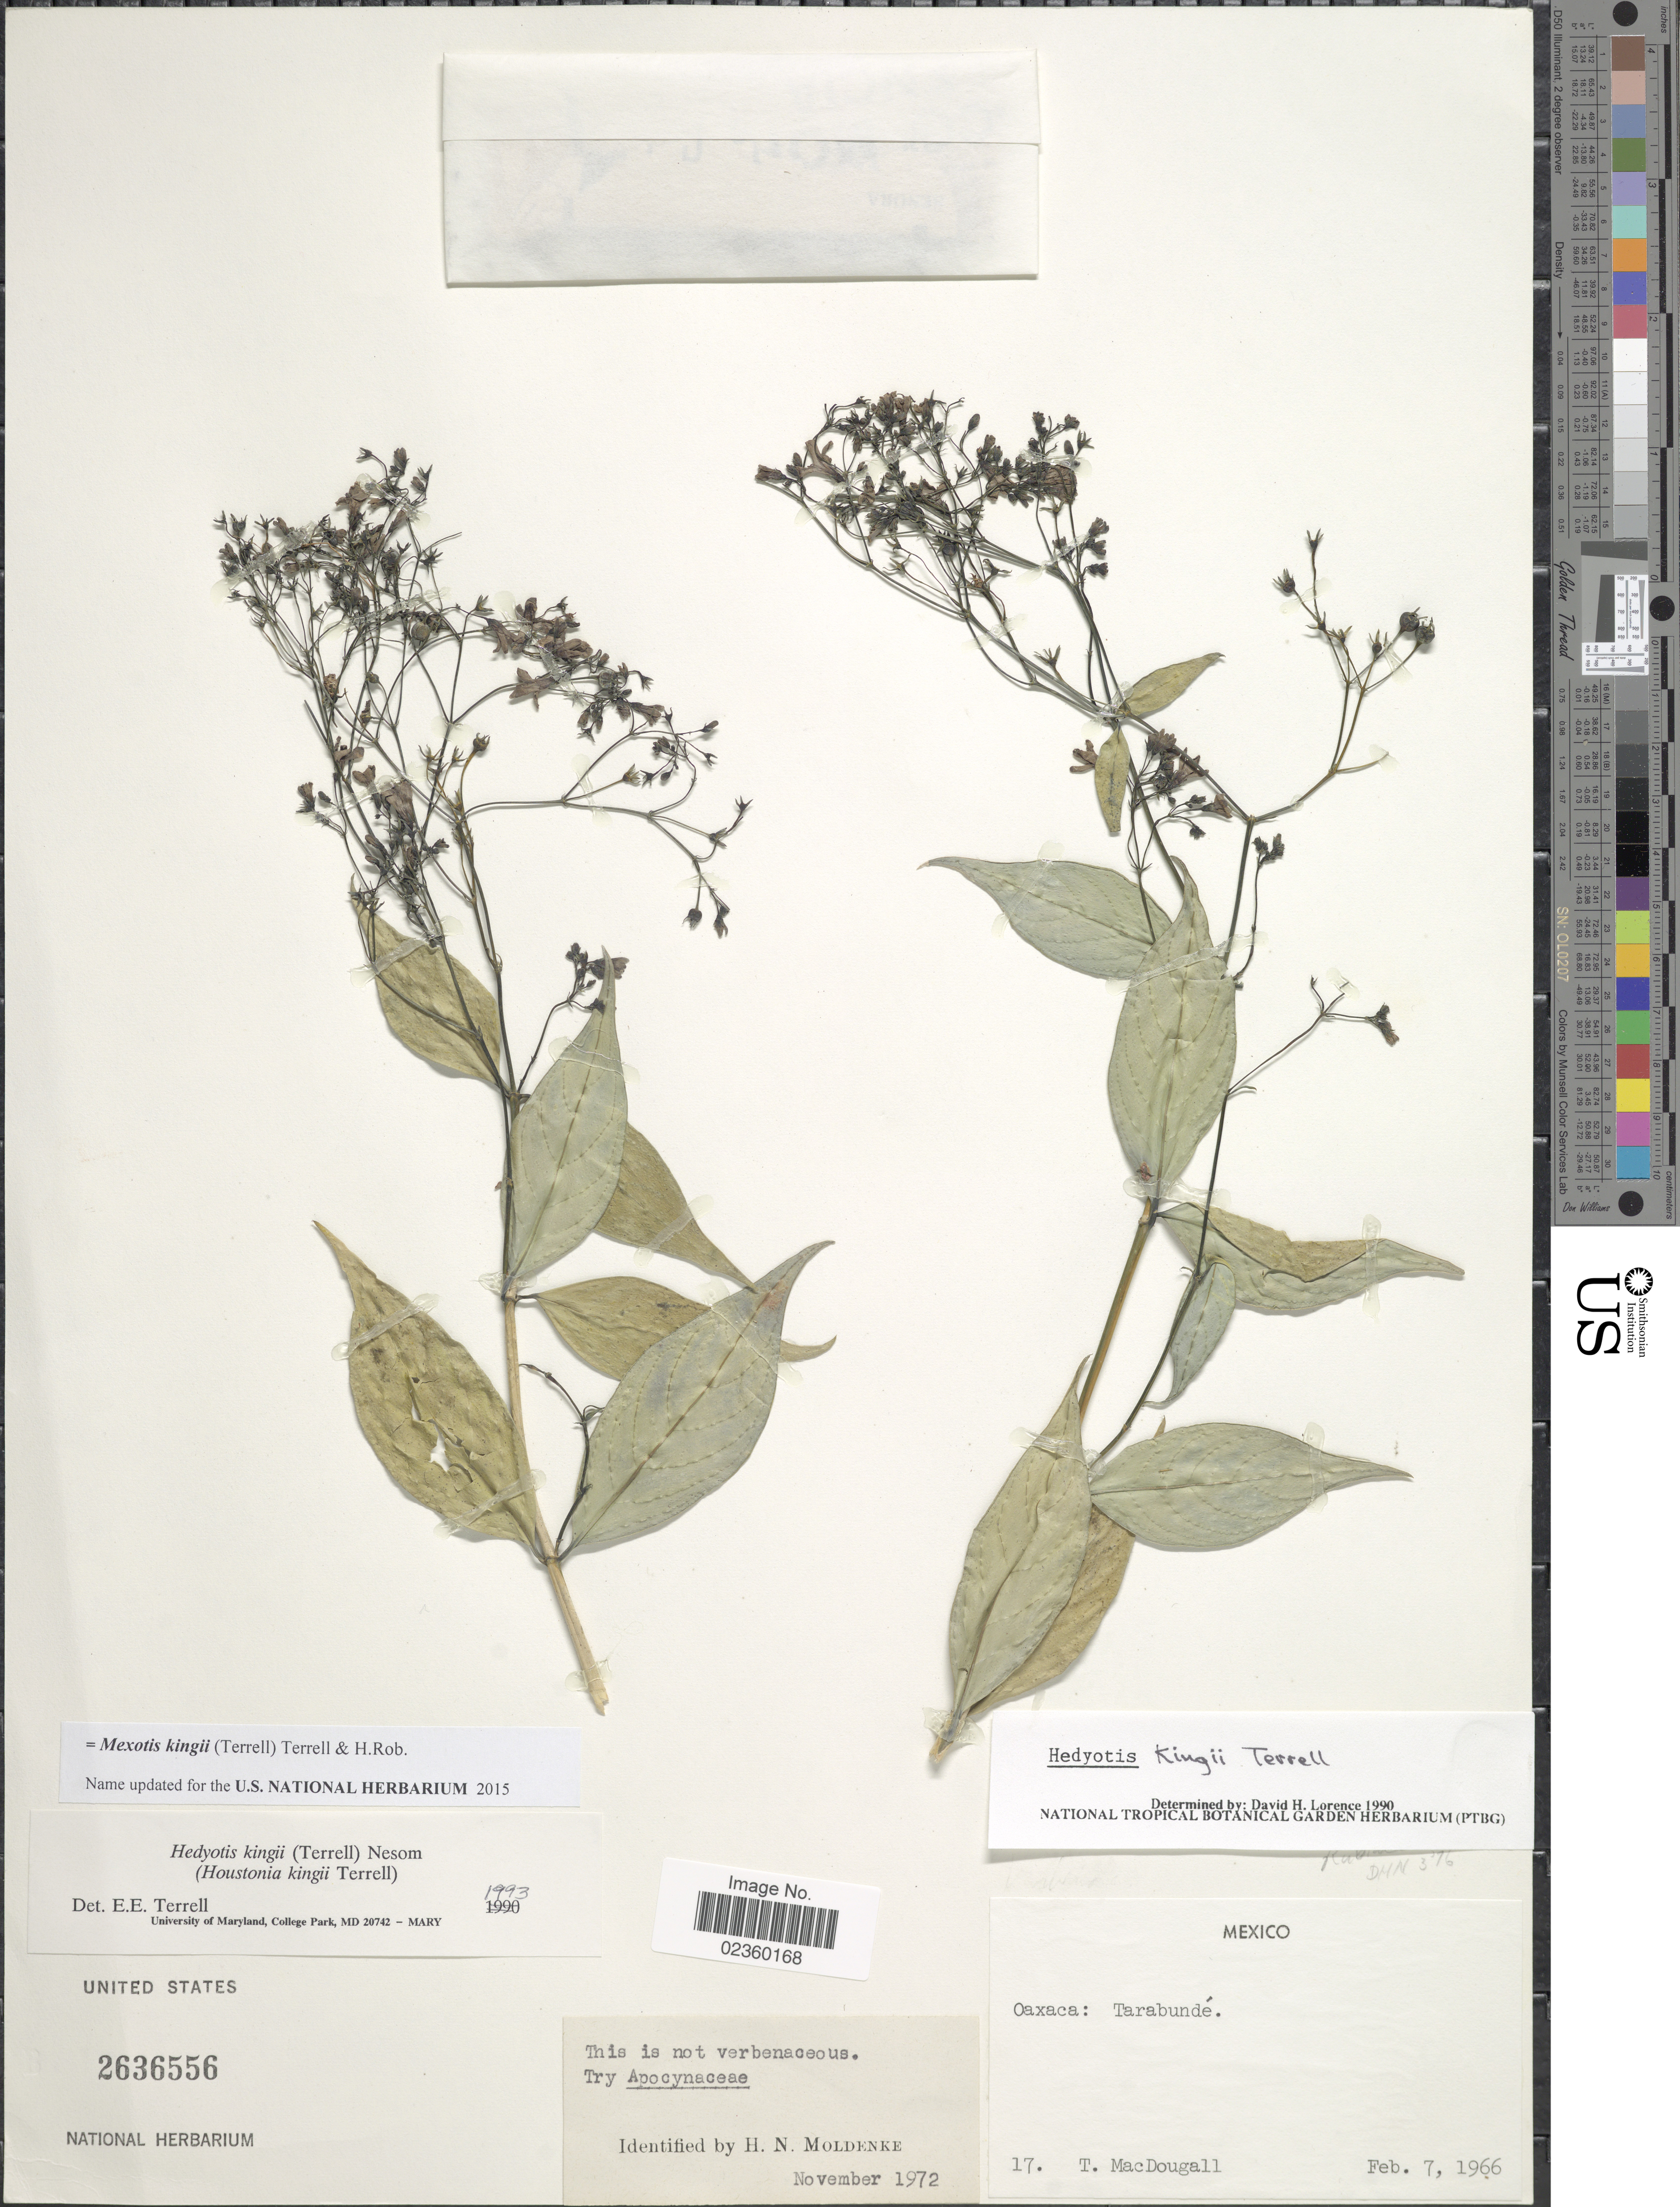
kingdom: Plantae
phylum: Tracheophyta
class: Magnoliopsida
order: Gentianales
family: Rubiaceae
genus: Mexotis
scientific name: Mexotis kingii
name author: (Terrell) Terrell & H. Rob.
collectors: T. MacDougal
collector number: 17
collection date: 1966-02-07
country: Mexico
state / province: Oaxaca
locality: Tarabundé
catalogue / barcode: US 2636556